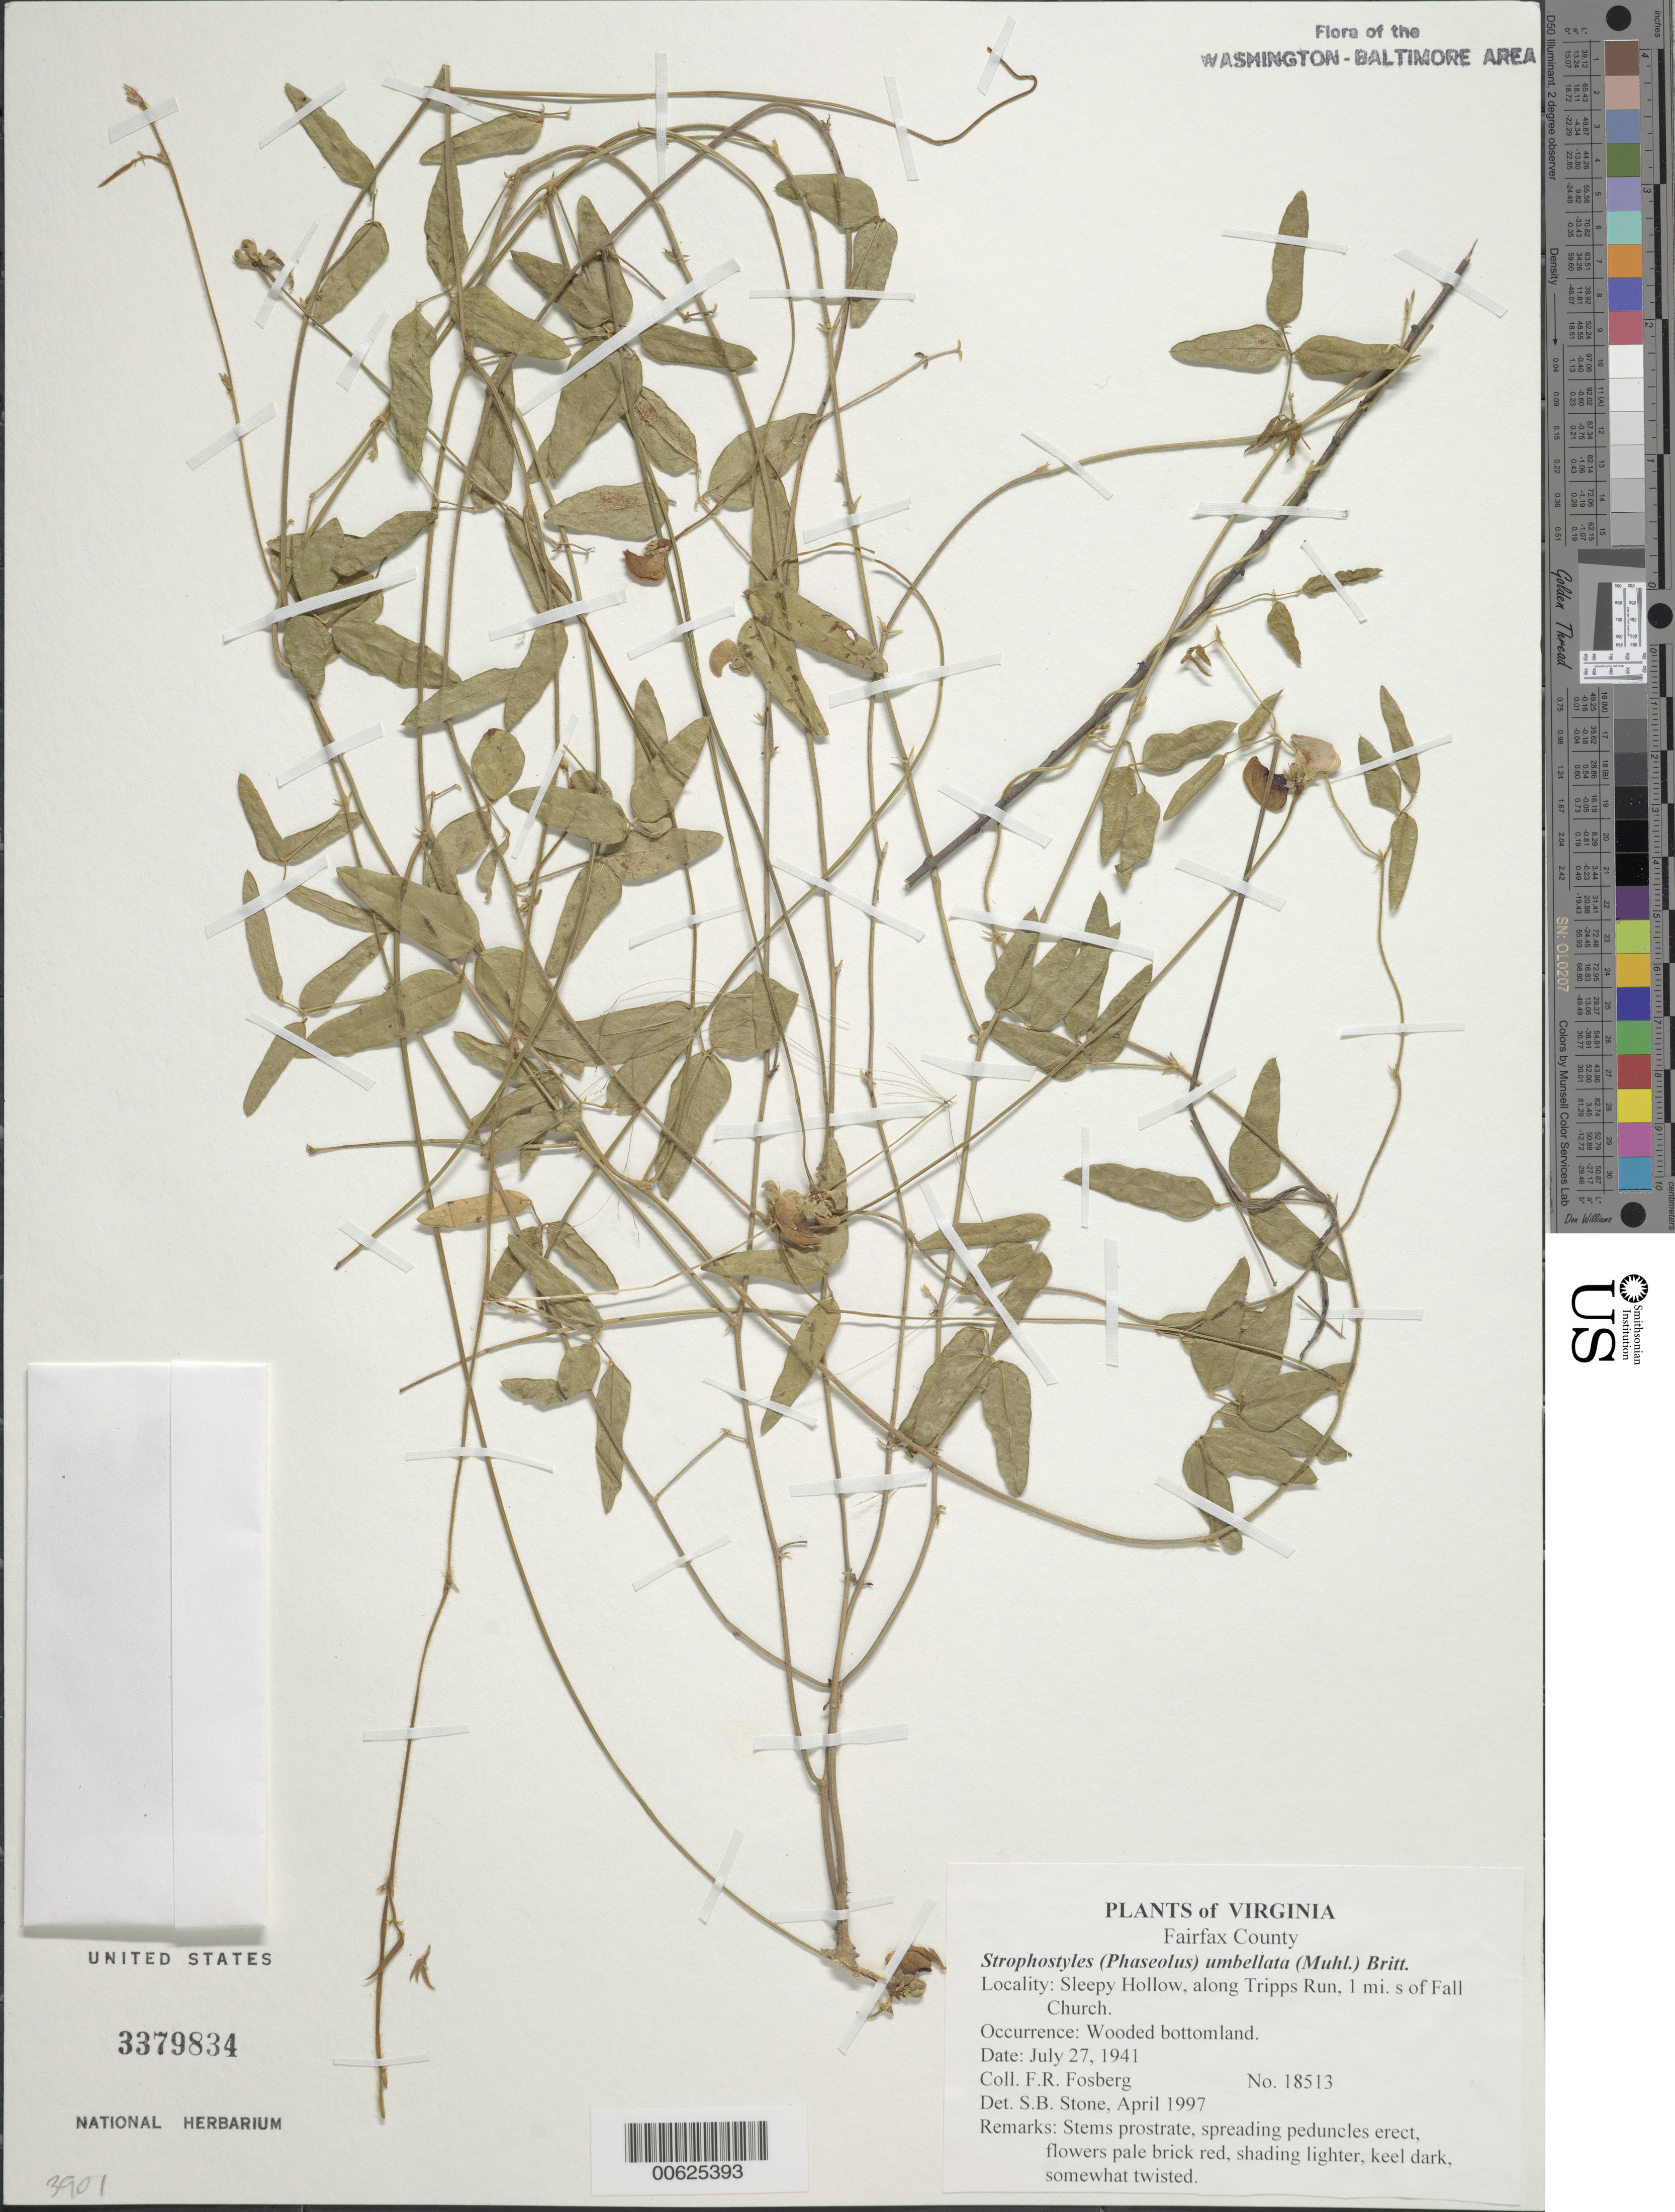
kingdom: Plantae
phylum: Tracheophyta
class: Magnoliopsida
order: Fabales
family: Fabaceae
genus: Strophostyles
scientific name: Strophostyles umbellata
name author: (Muhl. ex Willd.) Britton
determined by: Stone, S. B.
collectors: F. R. Fosberg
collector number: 18513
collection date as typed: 27 Jul 1941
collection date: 1941-07-27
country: United States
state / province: Virginia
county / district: Fairfax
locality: Sleepy Hollow, along Tripps Run, 1 mi. S of Falls Church.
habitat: Wooded bottomland.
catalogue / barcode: US 3379834